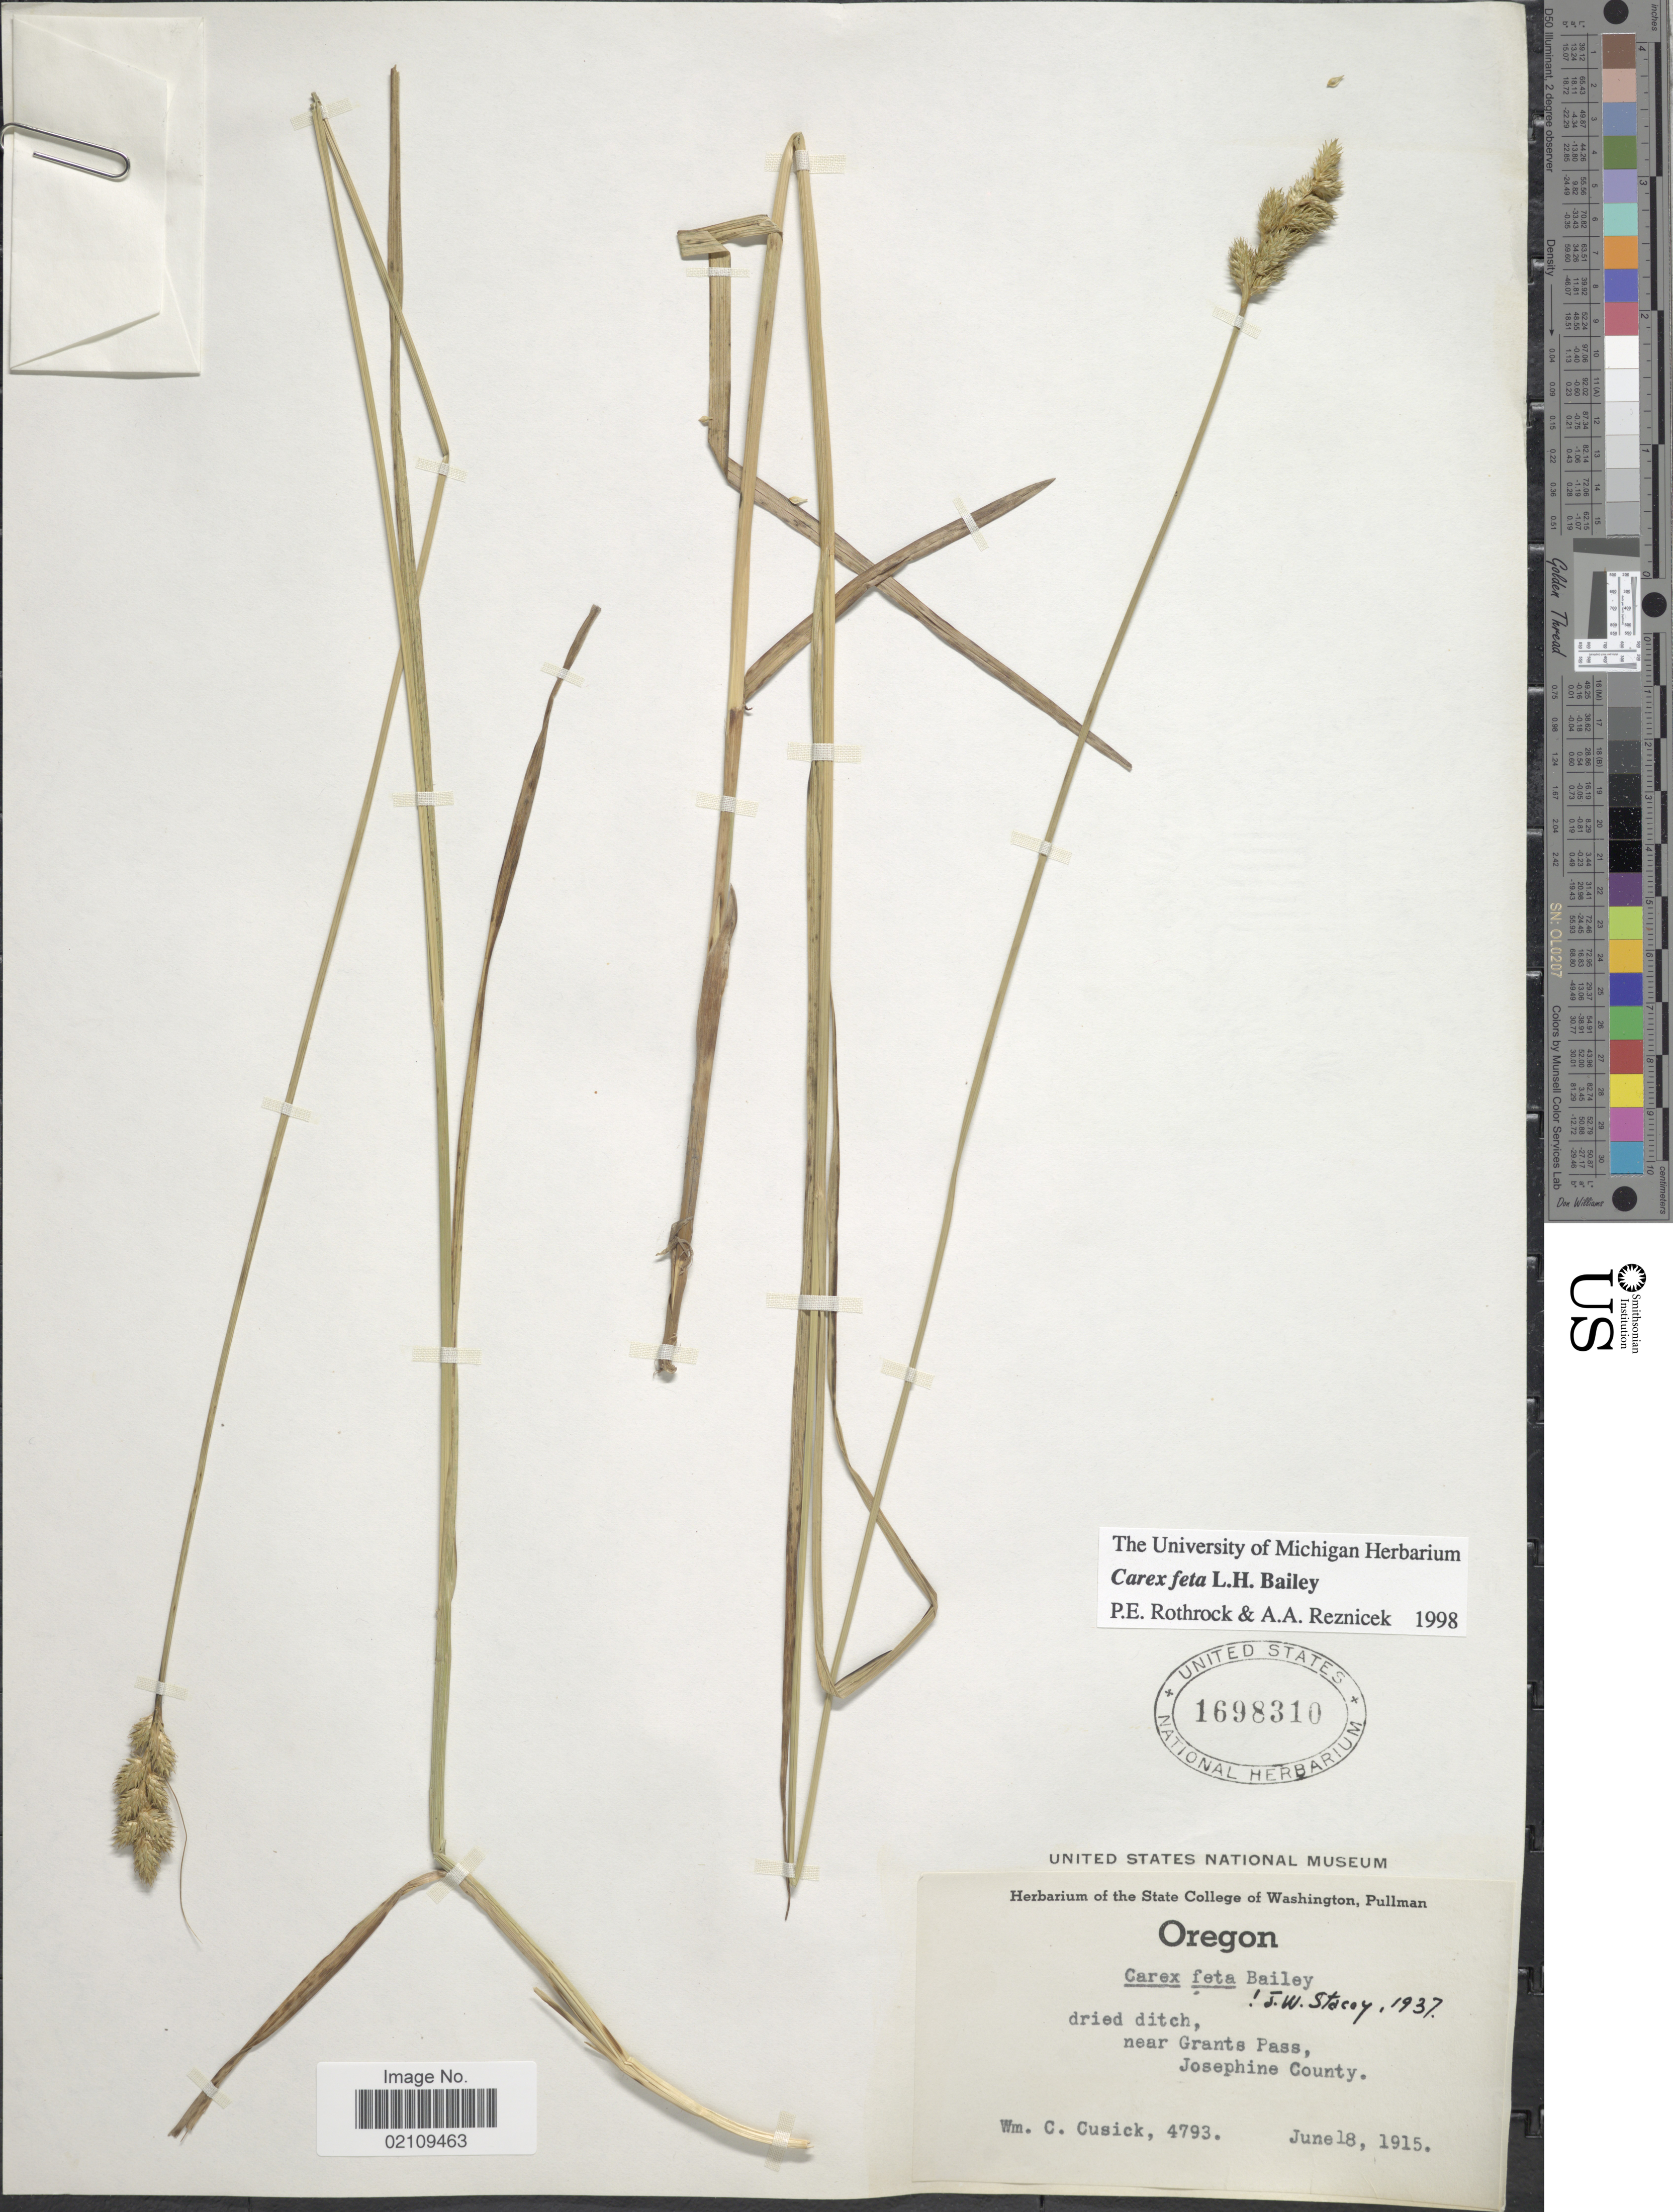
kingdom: Plantae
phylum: Tracheophyta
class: Liliopsida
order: Poales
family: Cyperaceae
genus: Carex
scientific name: Carex feta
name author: L.H. Bailey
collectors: W. C. Cusick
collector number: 4793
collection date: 1915-06-18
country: United States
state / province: Oregon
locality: Dried ditch, near Grants Pass, Josephine County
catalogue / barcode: US 1698310